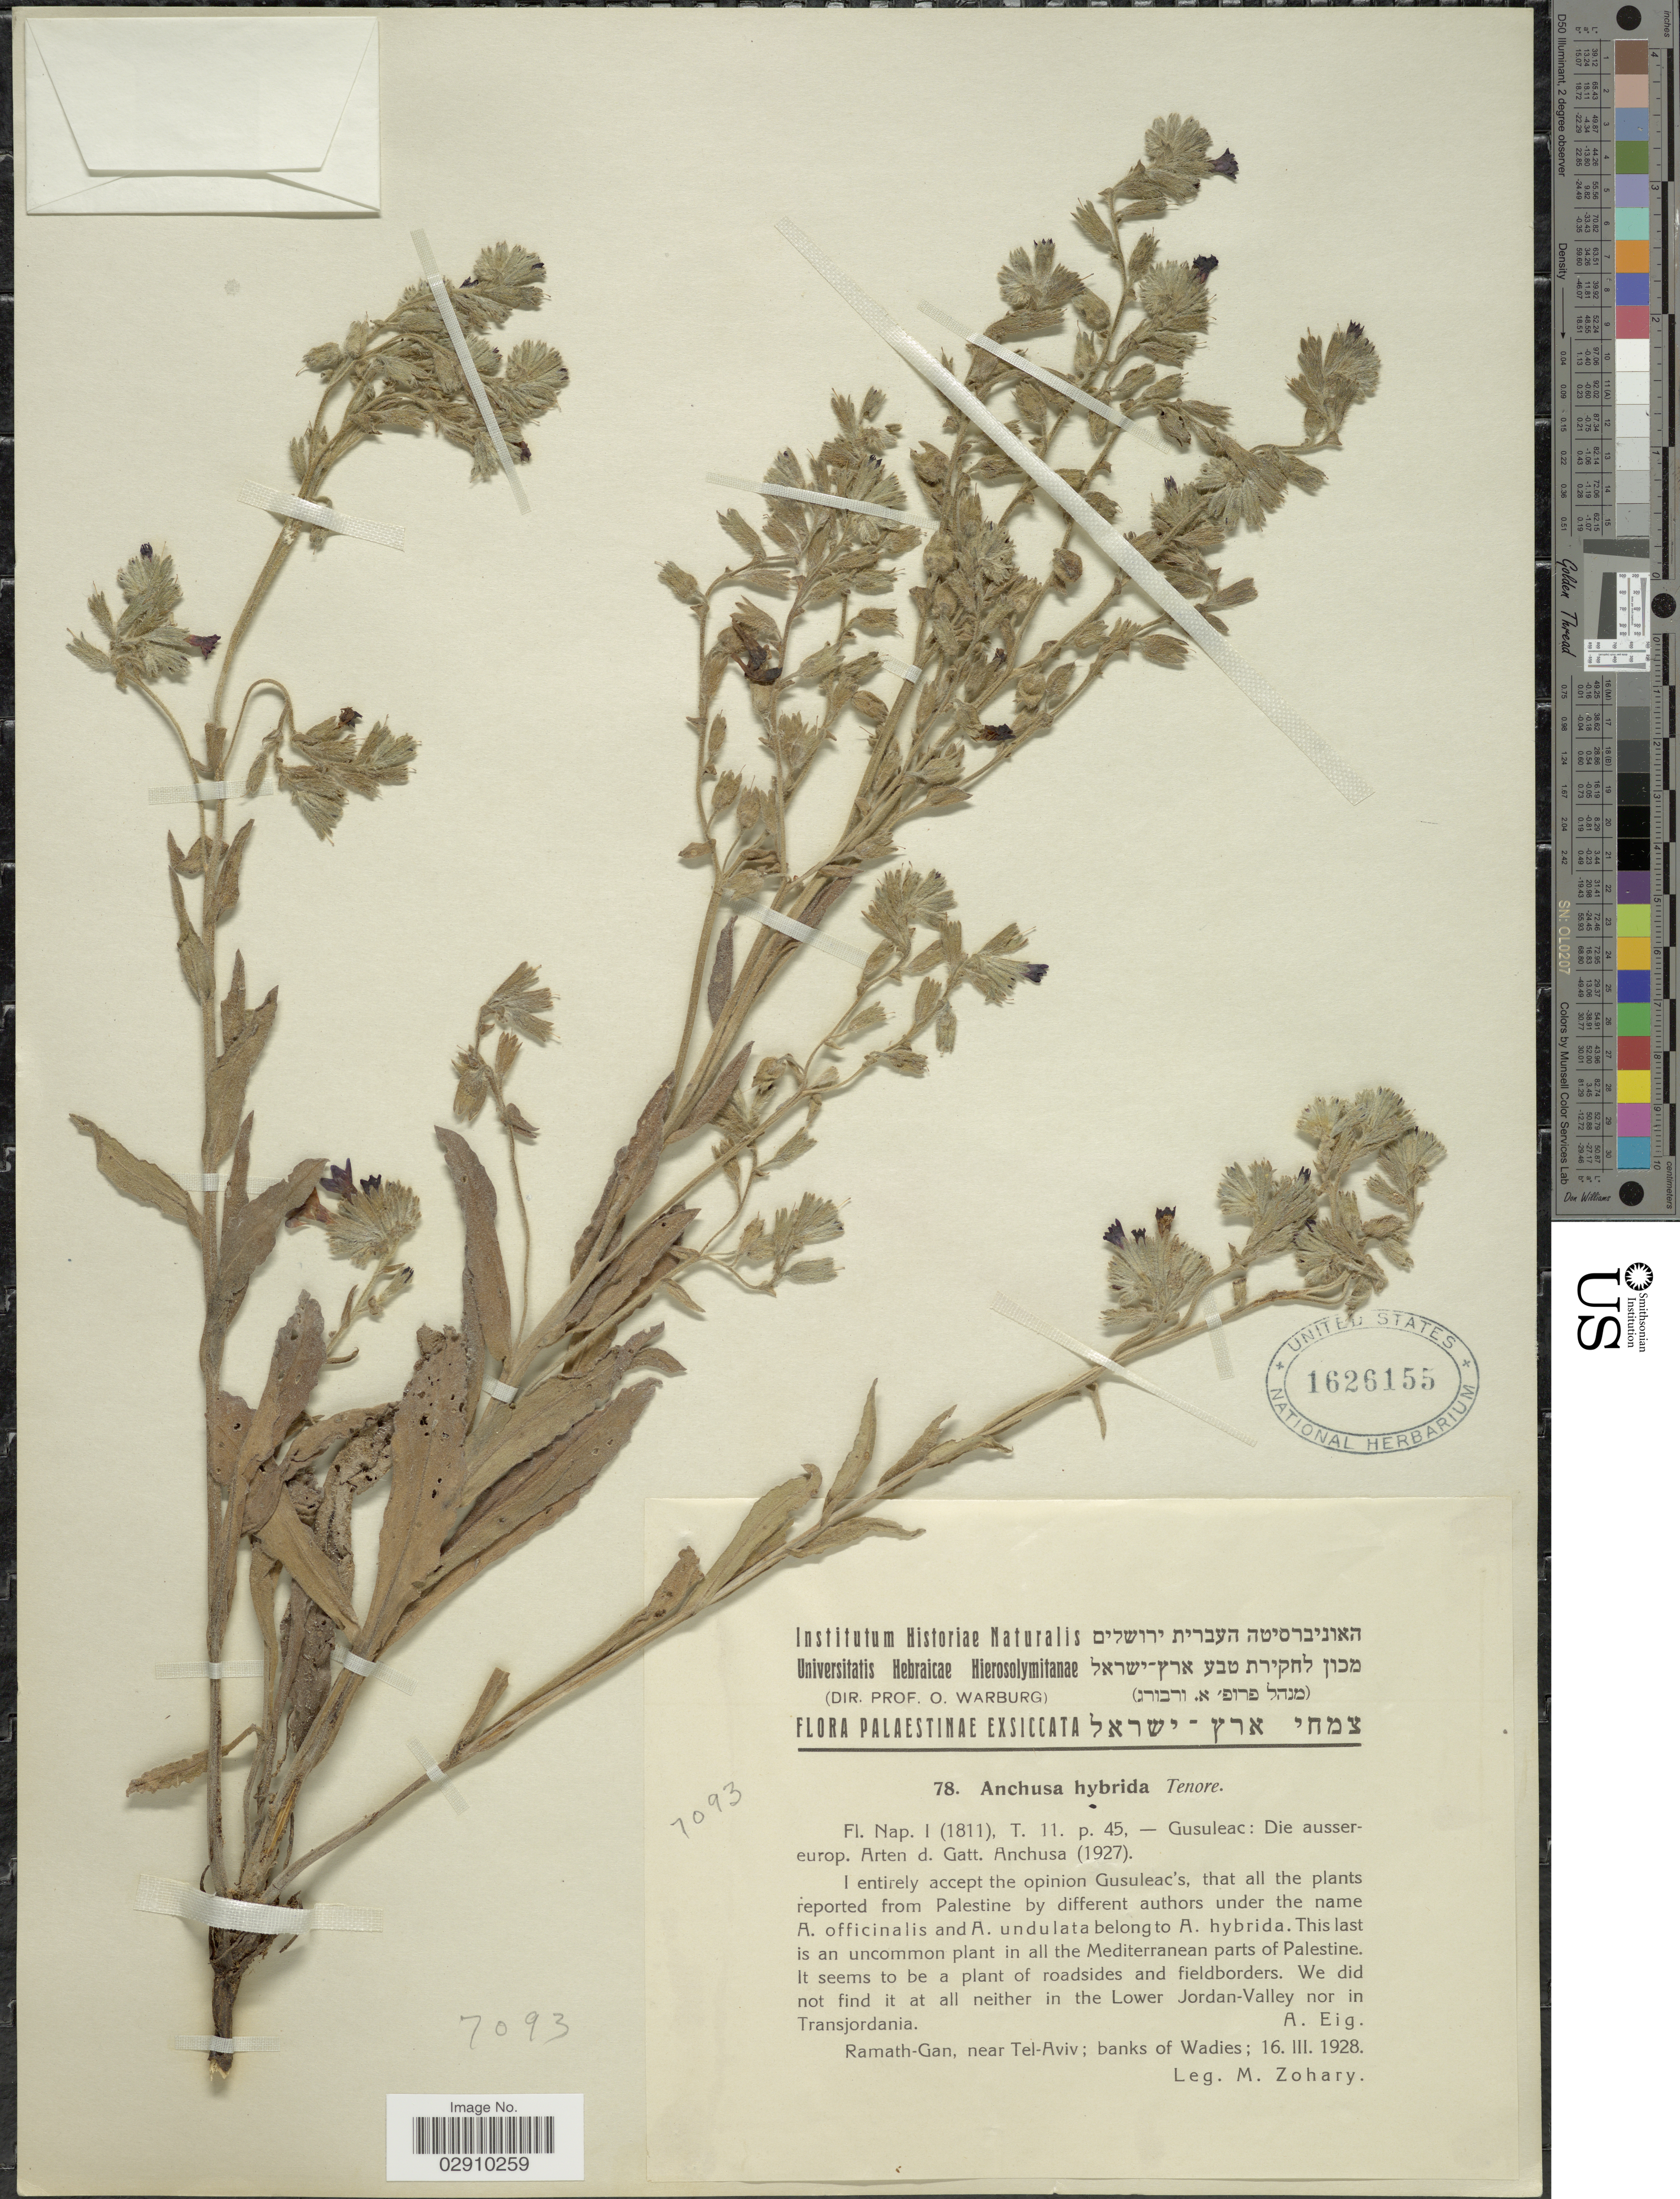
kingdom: Plantae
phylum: Tracheophyta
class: Magnoliopsida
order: Boraginales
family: Boraginaceae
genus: Anchusa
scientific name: Anchusa hybrida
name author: Ten.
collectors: M. Zohary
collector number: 7093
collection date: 1928-03-16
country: Israel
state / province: Tel Aviv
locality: Palaestinae. Ramth-Gabn, near Tel-Aviv; banks of Wadies.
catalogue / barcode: US 1626155